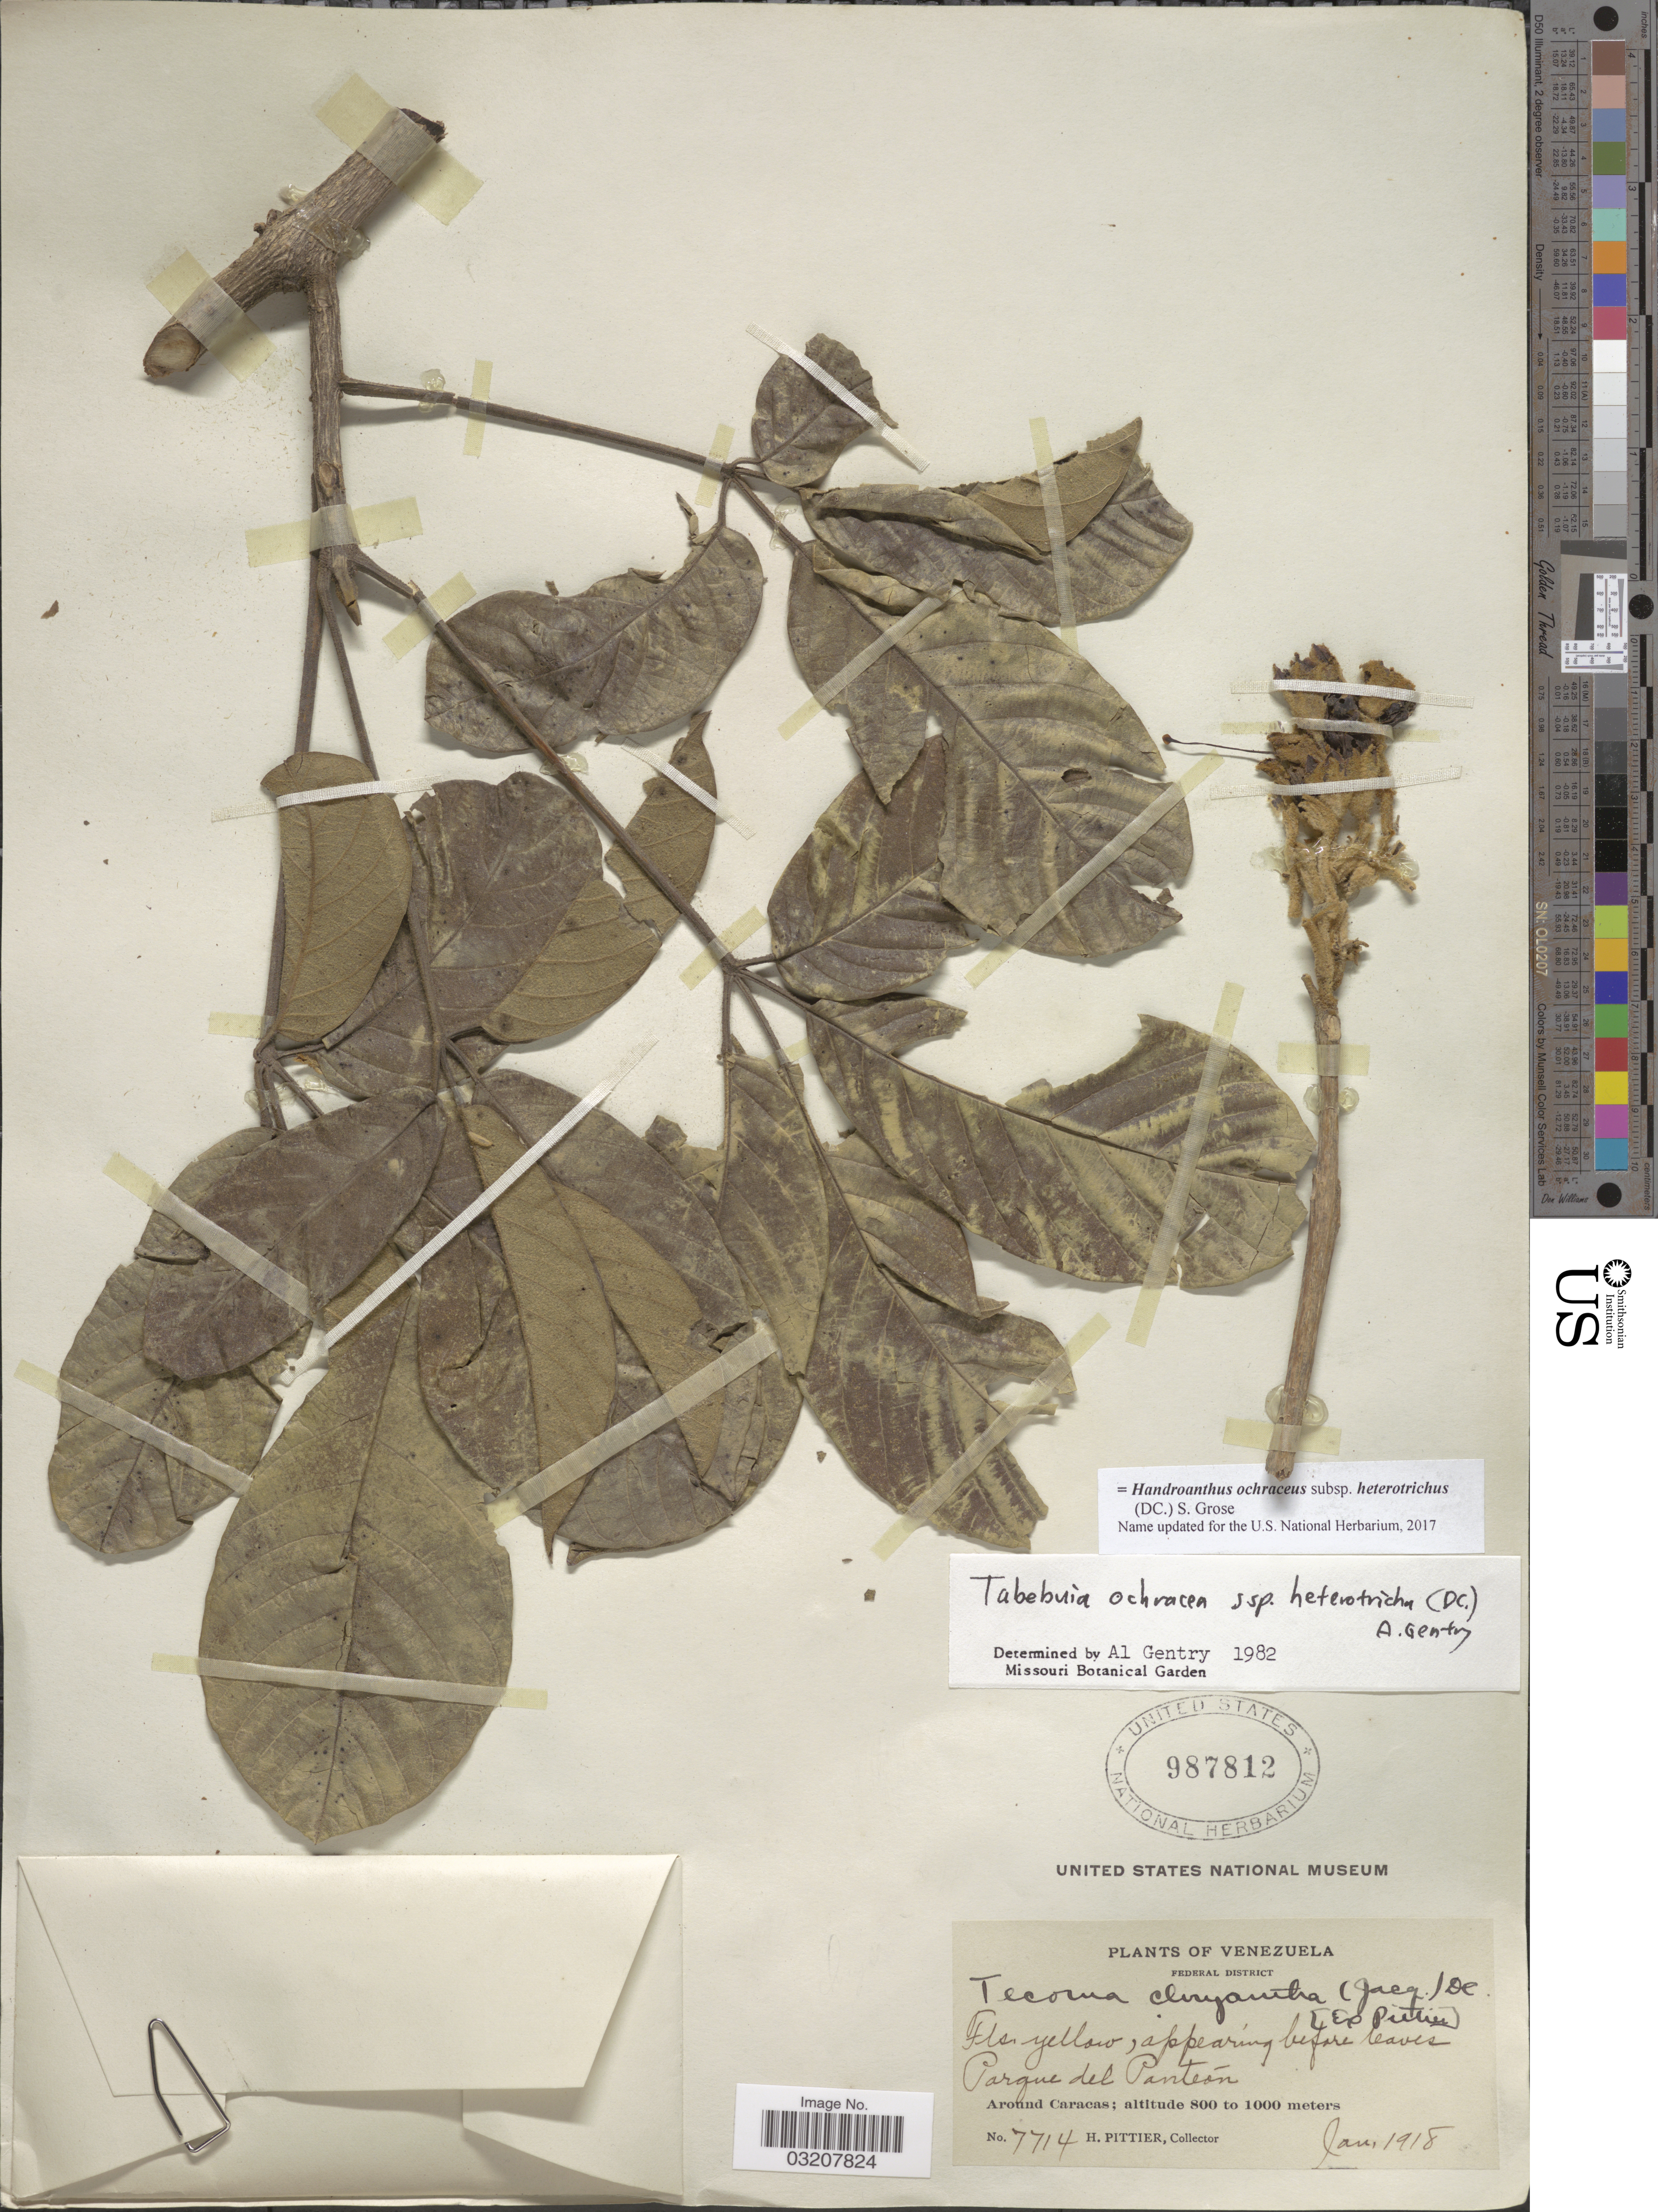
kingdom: Plantae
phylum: Tracheophyta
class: Magnoliopsida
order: Lamiales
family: Bignoniaceae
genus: Handroanthus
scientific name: Handroanthus ochraceus subsp. heterotrichus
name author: (DC.) S.O. Grose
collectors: H. F. Pittier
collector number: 7714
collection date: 1918-01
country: Venezuela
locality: Federal District. Pargue del Panteón. Around Caracas.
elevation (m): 800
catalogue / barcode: US 987812